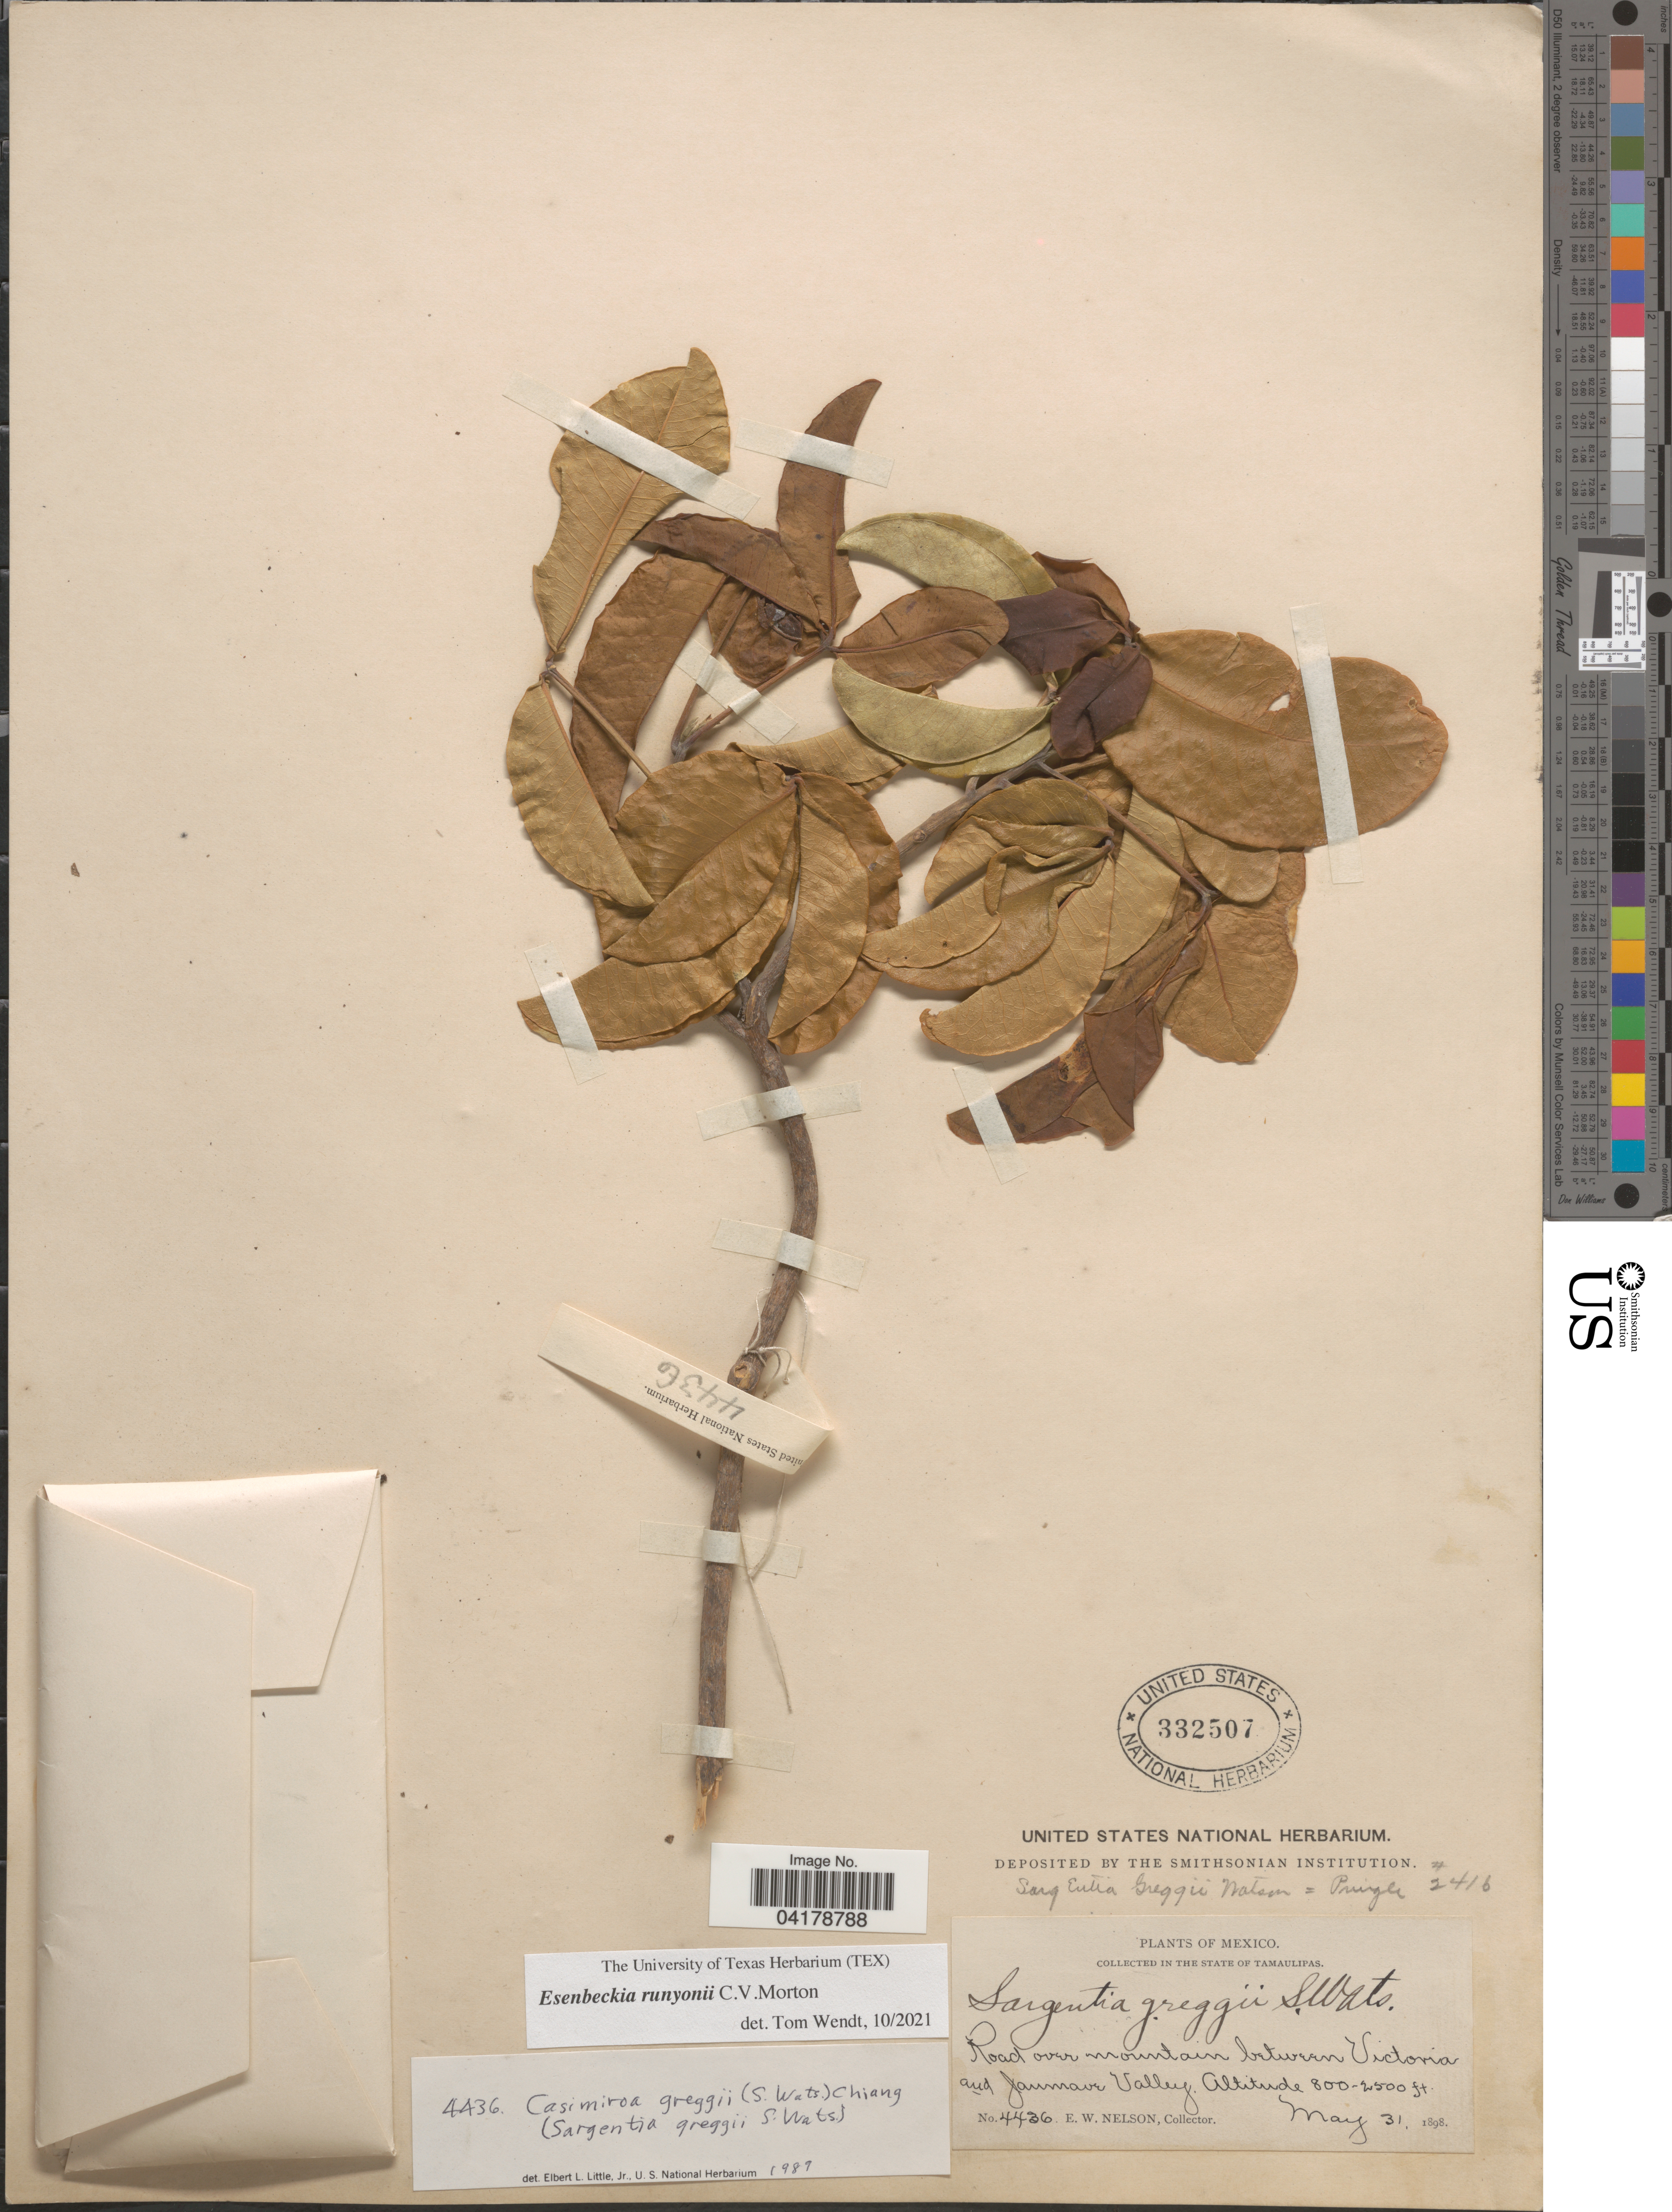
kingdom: Plantae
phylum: Tracheophyta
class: Magnoliopsida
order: Sapindales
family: Rutaceae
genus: Esenbeckia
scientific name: Esenbeckia runyonii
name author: C.V. Morton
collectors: E. W. Nelson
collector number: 4436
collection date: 1898-05-31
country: Mexico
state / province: Tamaulipas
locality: Road over mountain between Victoria and Jaumave Valley.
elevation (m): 244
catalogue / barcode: US 332507